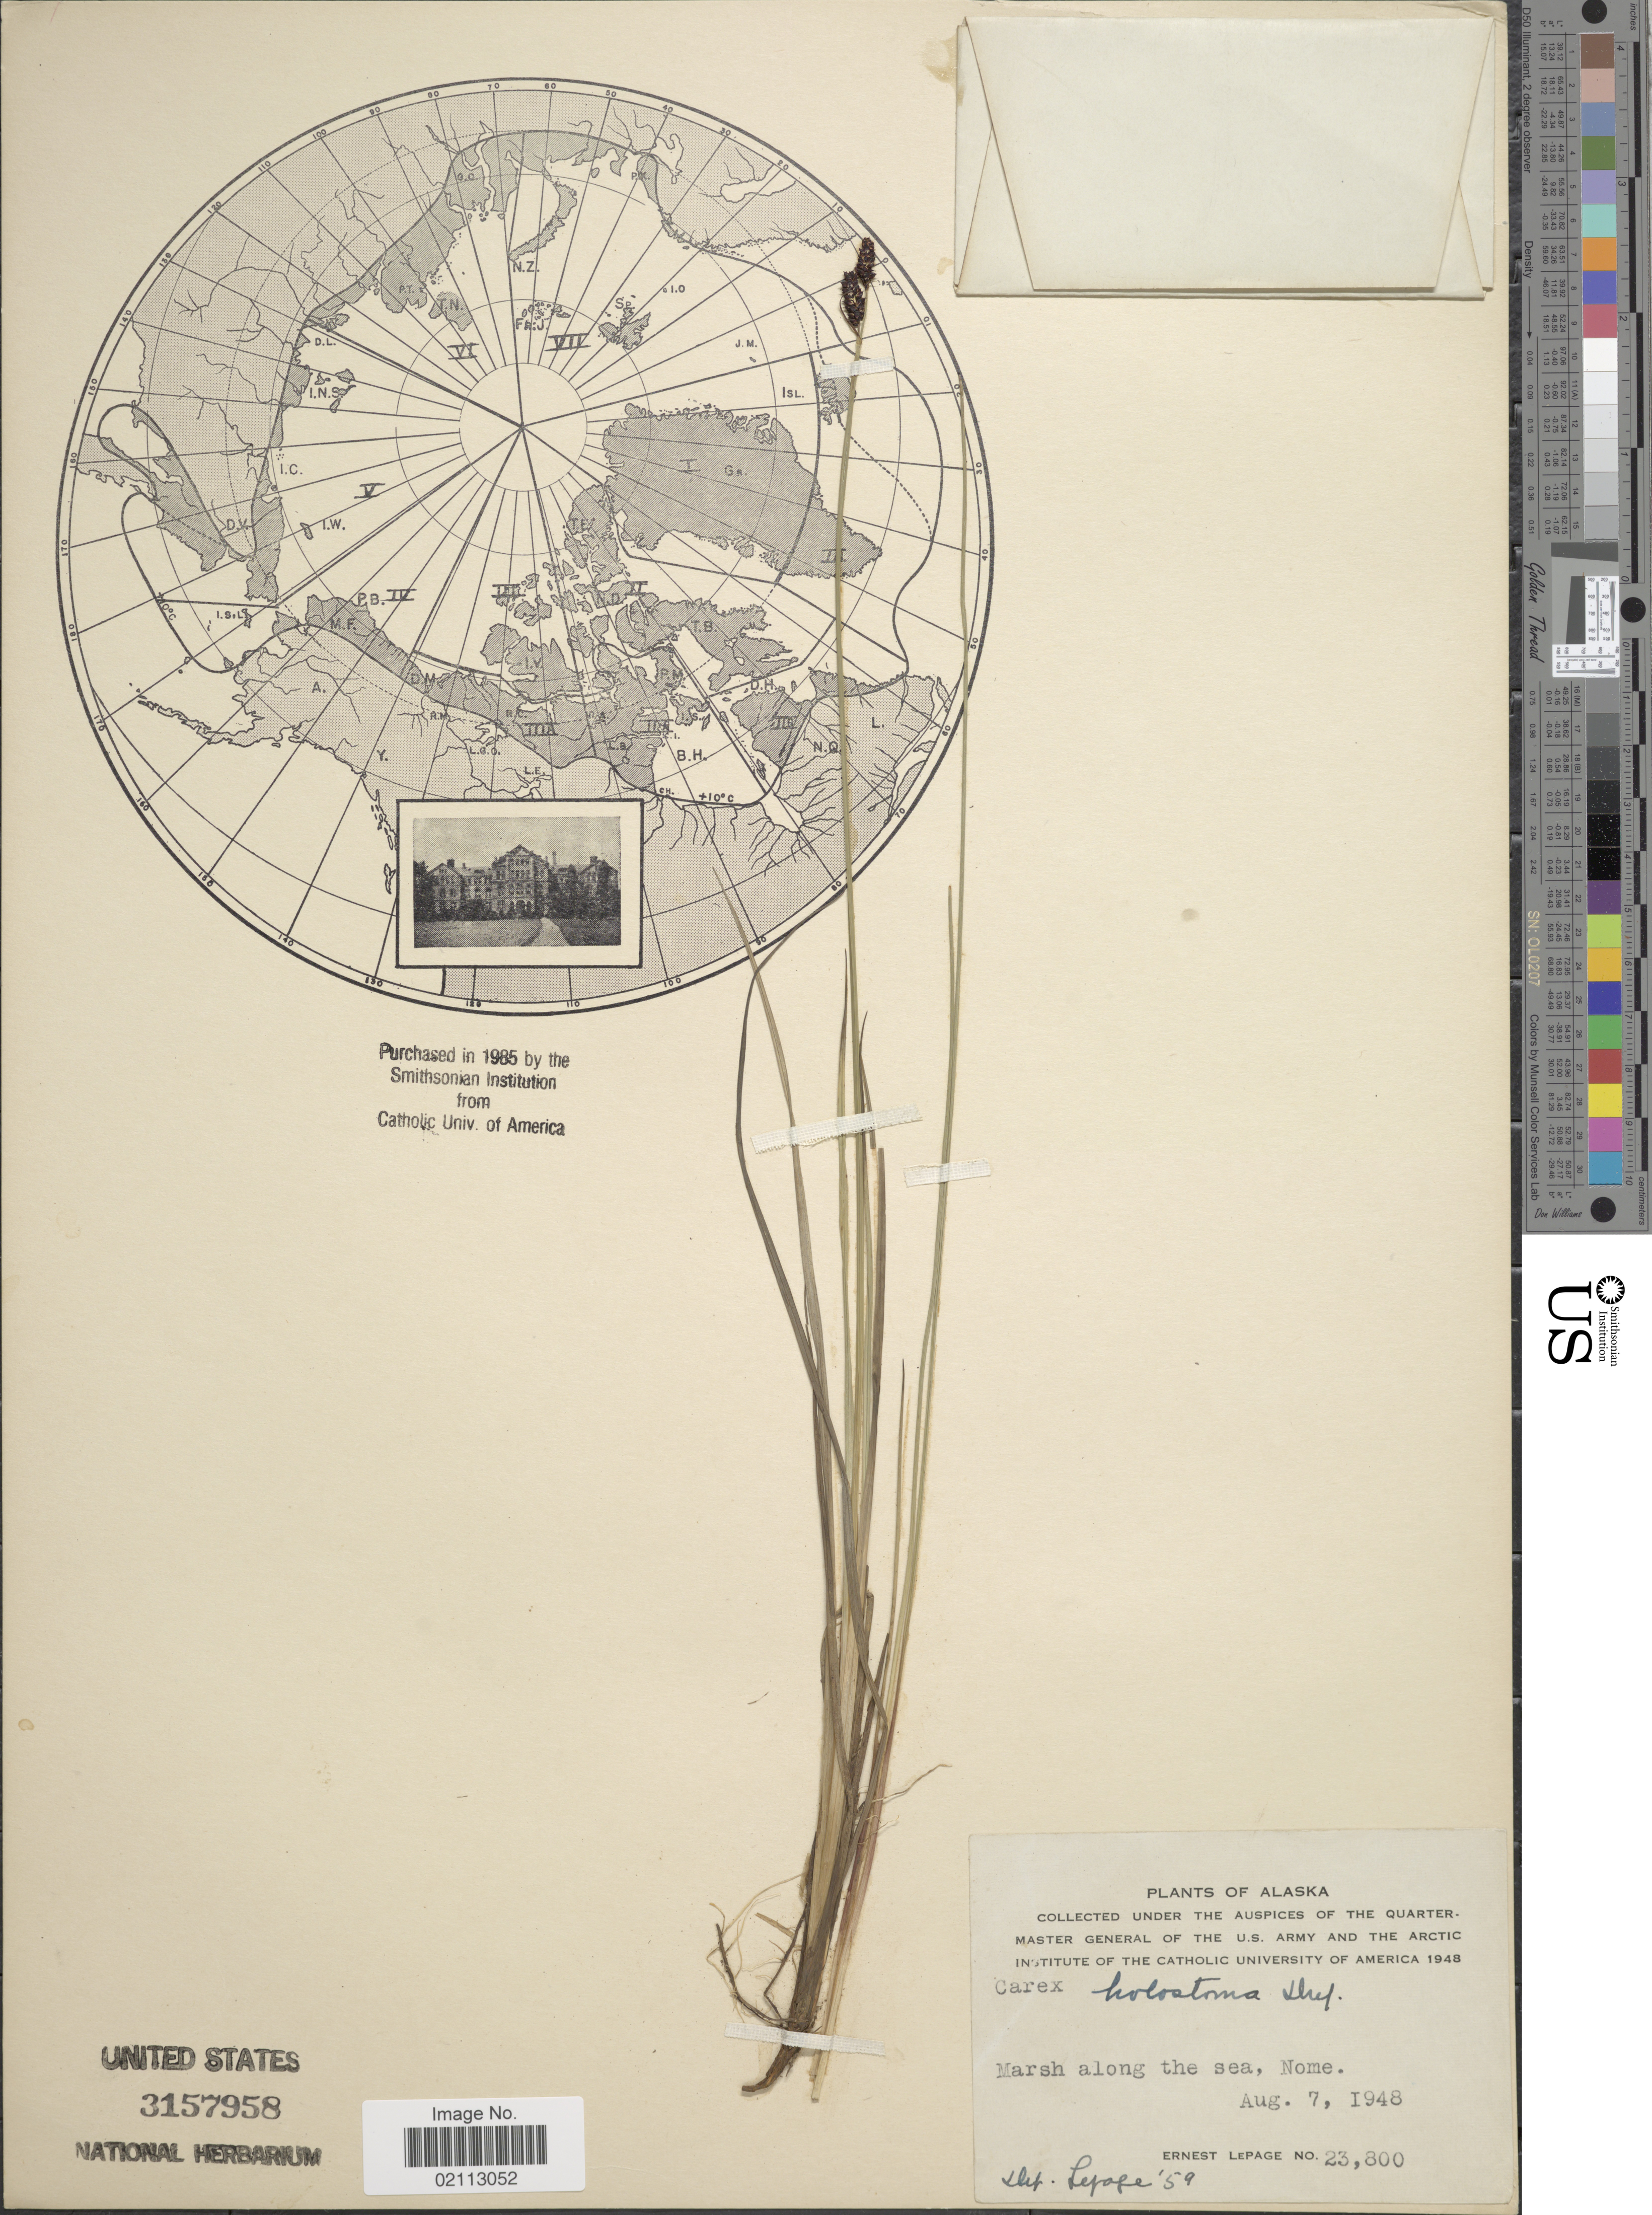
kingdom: Plantae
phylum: Tracheophyta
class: Liliopsida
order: Poales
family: Cyperaceae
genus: Carex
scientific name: Carex holostoma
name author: Drejer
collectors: E. Lepage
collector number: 23800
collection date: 1948-08-07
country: United States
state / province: Alaska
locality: Marsh along the sea, Nome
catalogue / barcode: US 3157958